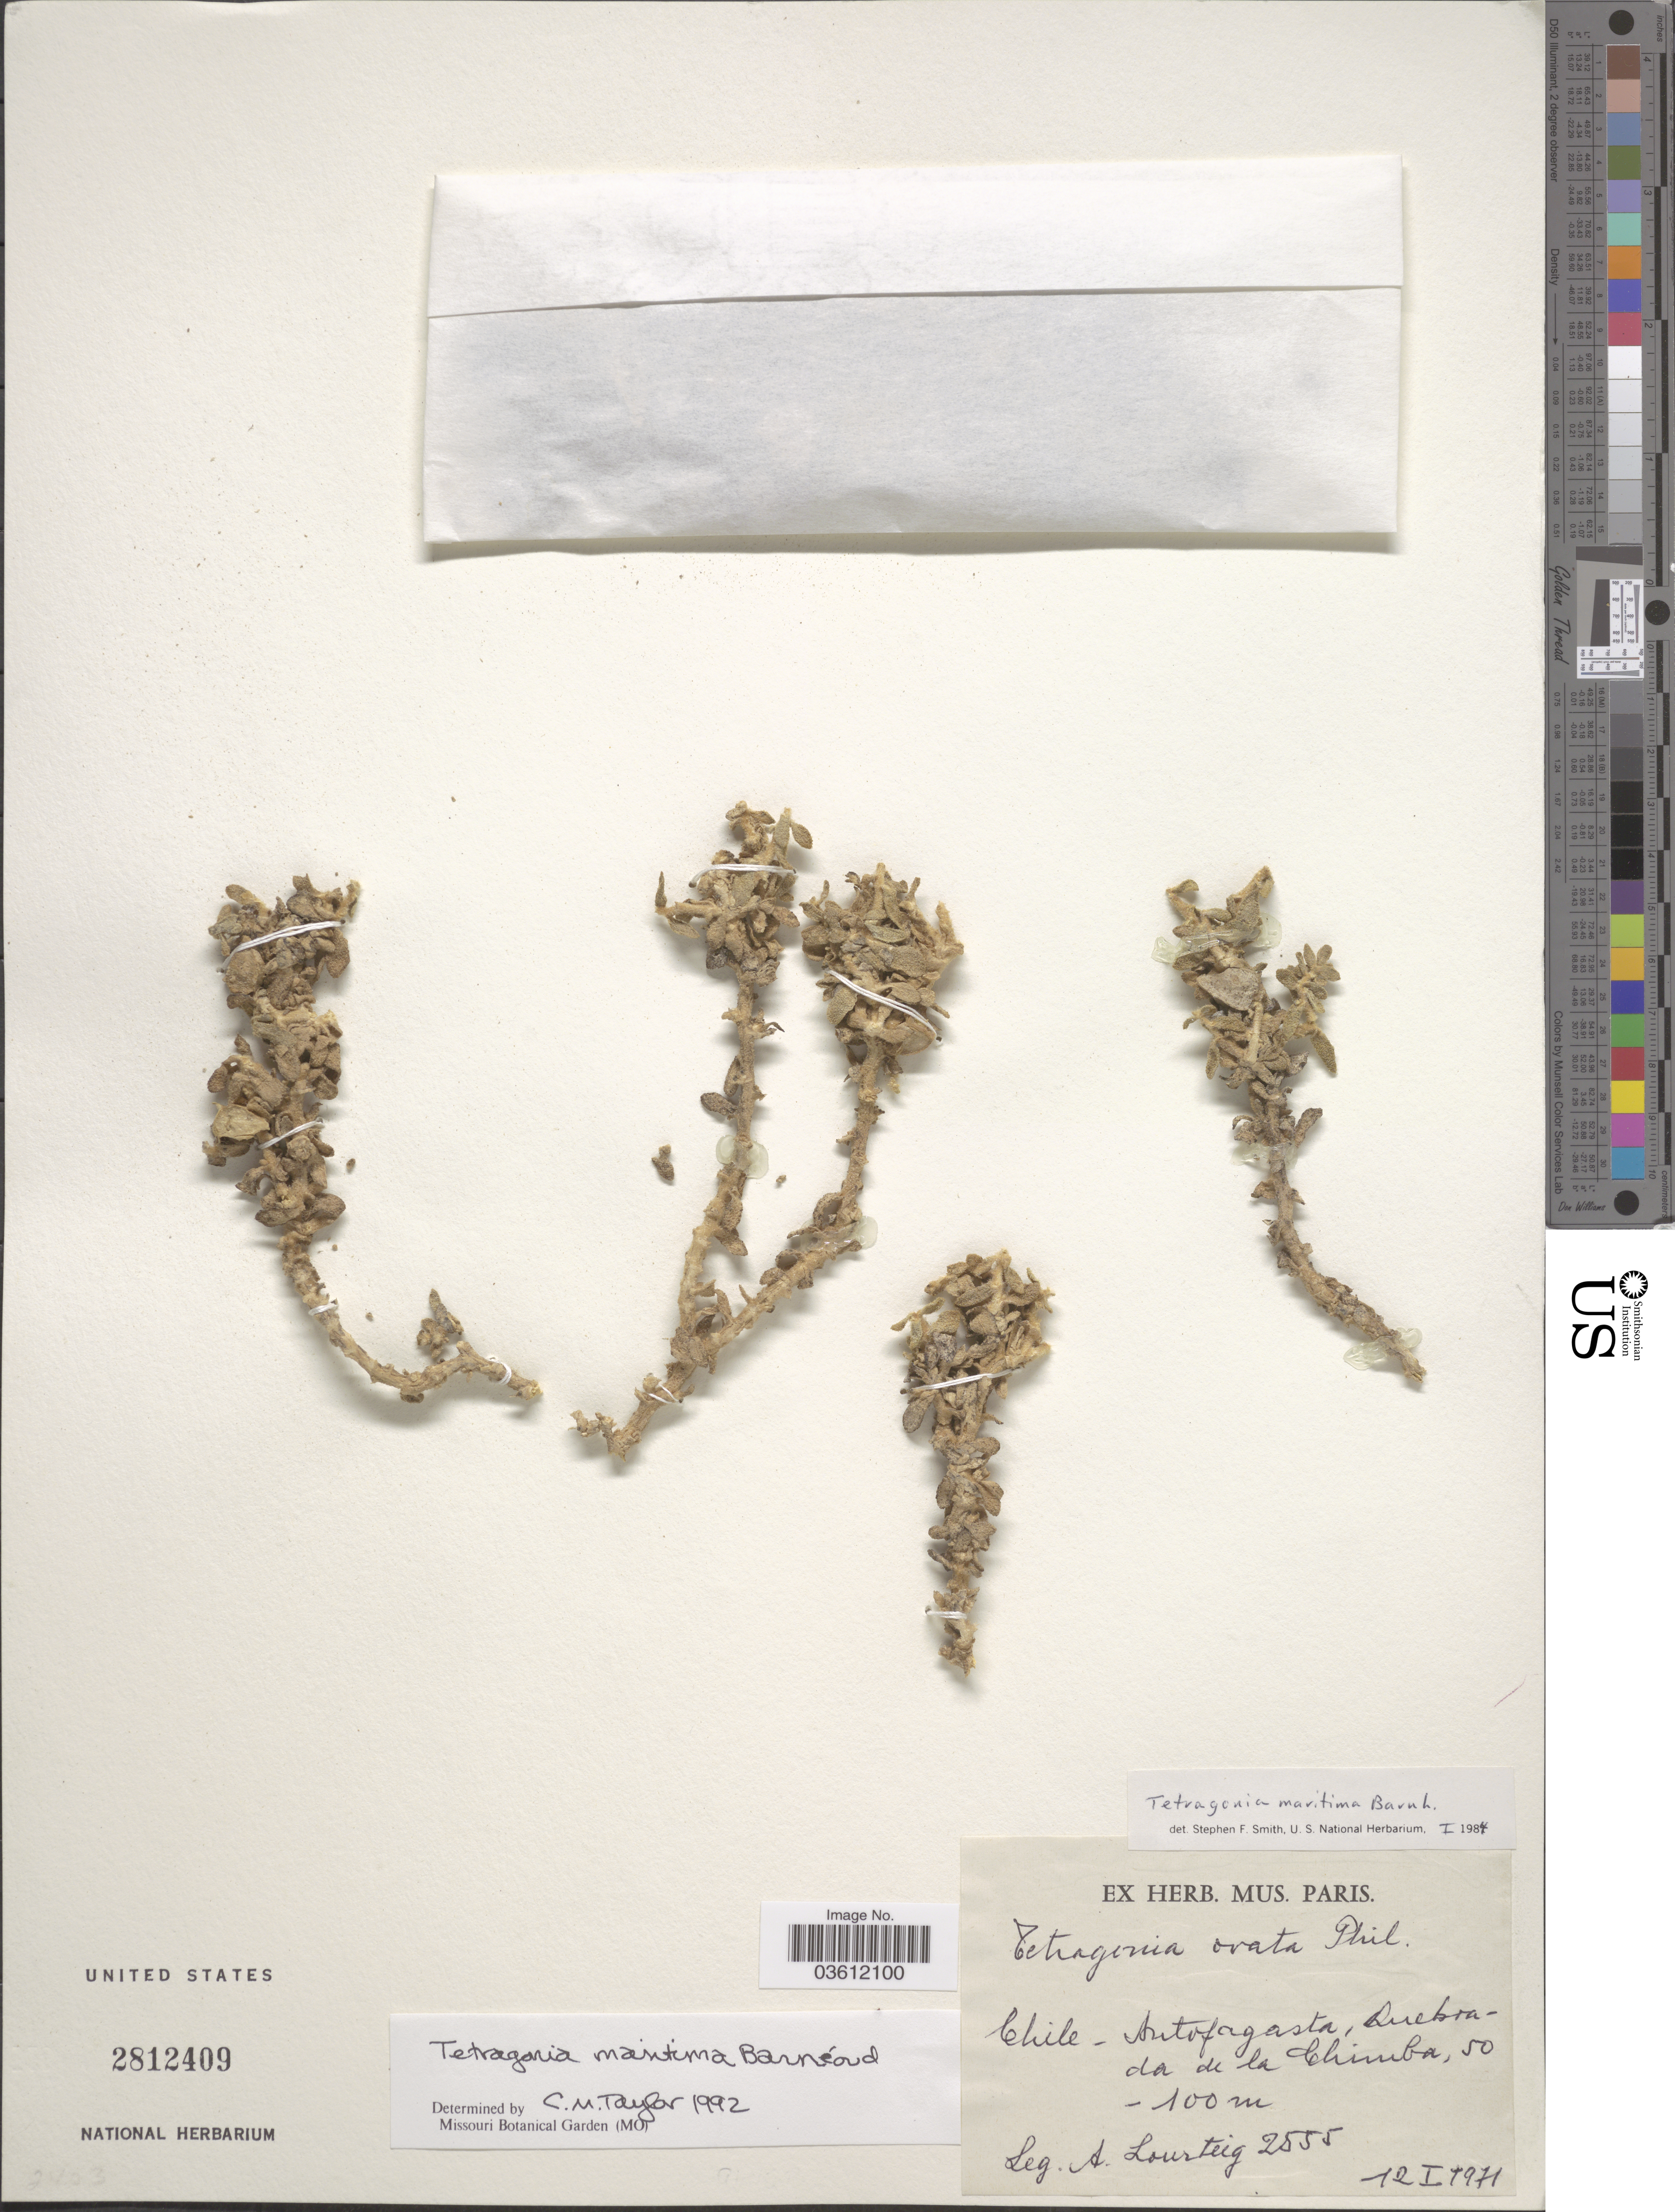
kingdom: Plantae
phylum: Tracheophyta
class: Magnoliopsida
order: Caryophyllales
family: Aizoaceae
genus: Tetragonia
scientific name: Tetragonia maritima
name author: Barnéoud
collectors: A. Lourteig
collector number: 2555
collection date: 1971-01-12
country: Chile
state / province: Antofagasta (II)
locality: Antofagasta, Quebrada de la Chimba.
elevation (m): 50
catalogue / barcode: US 2812409